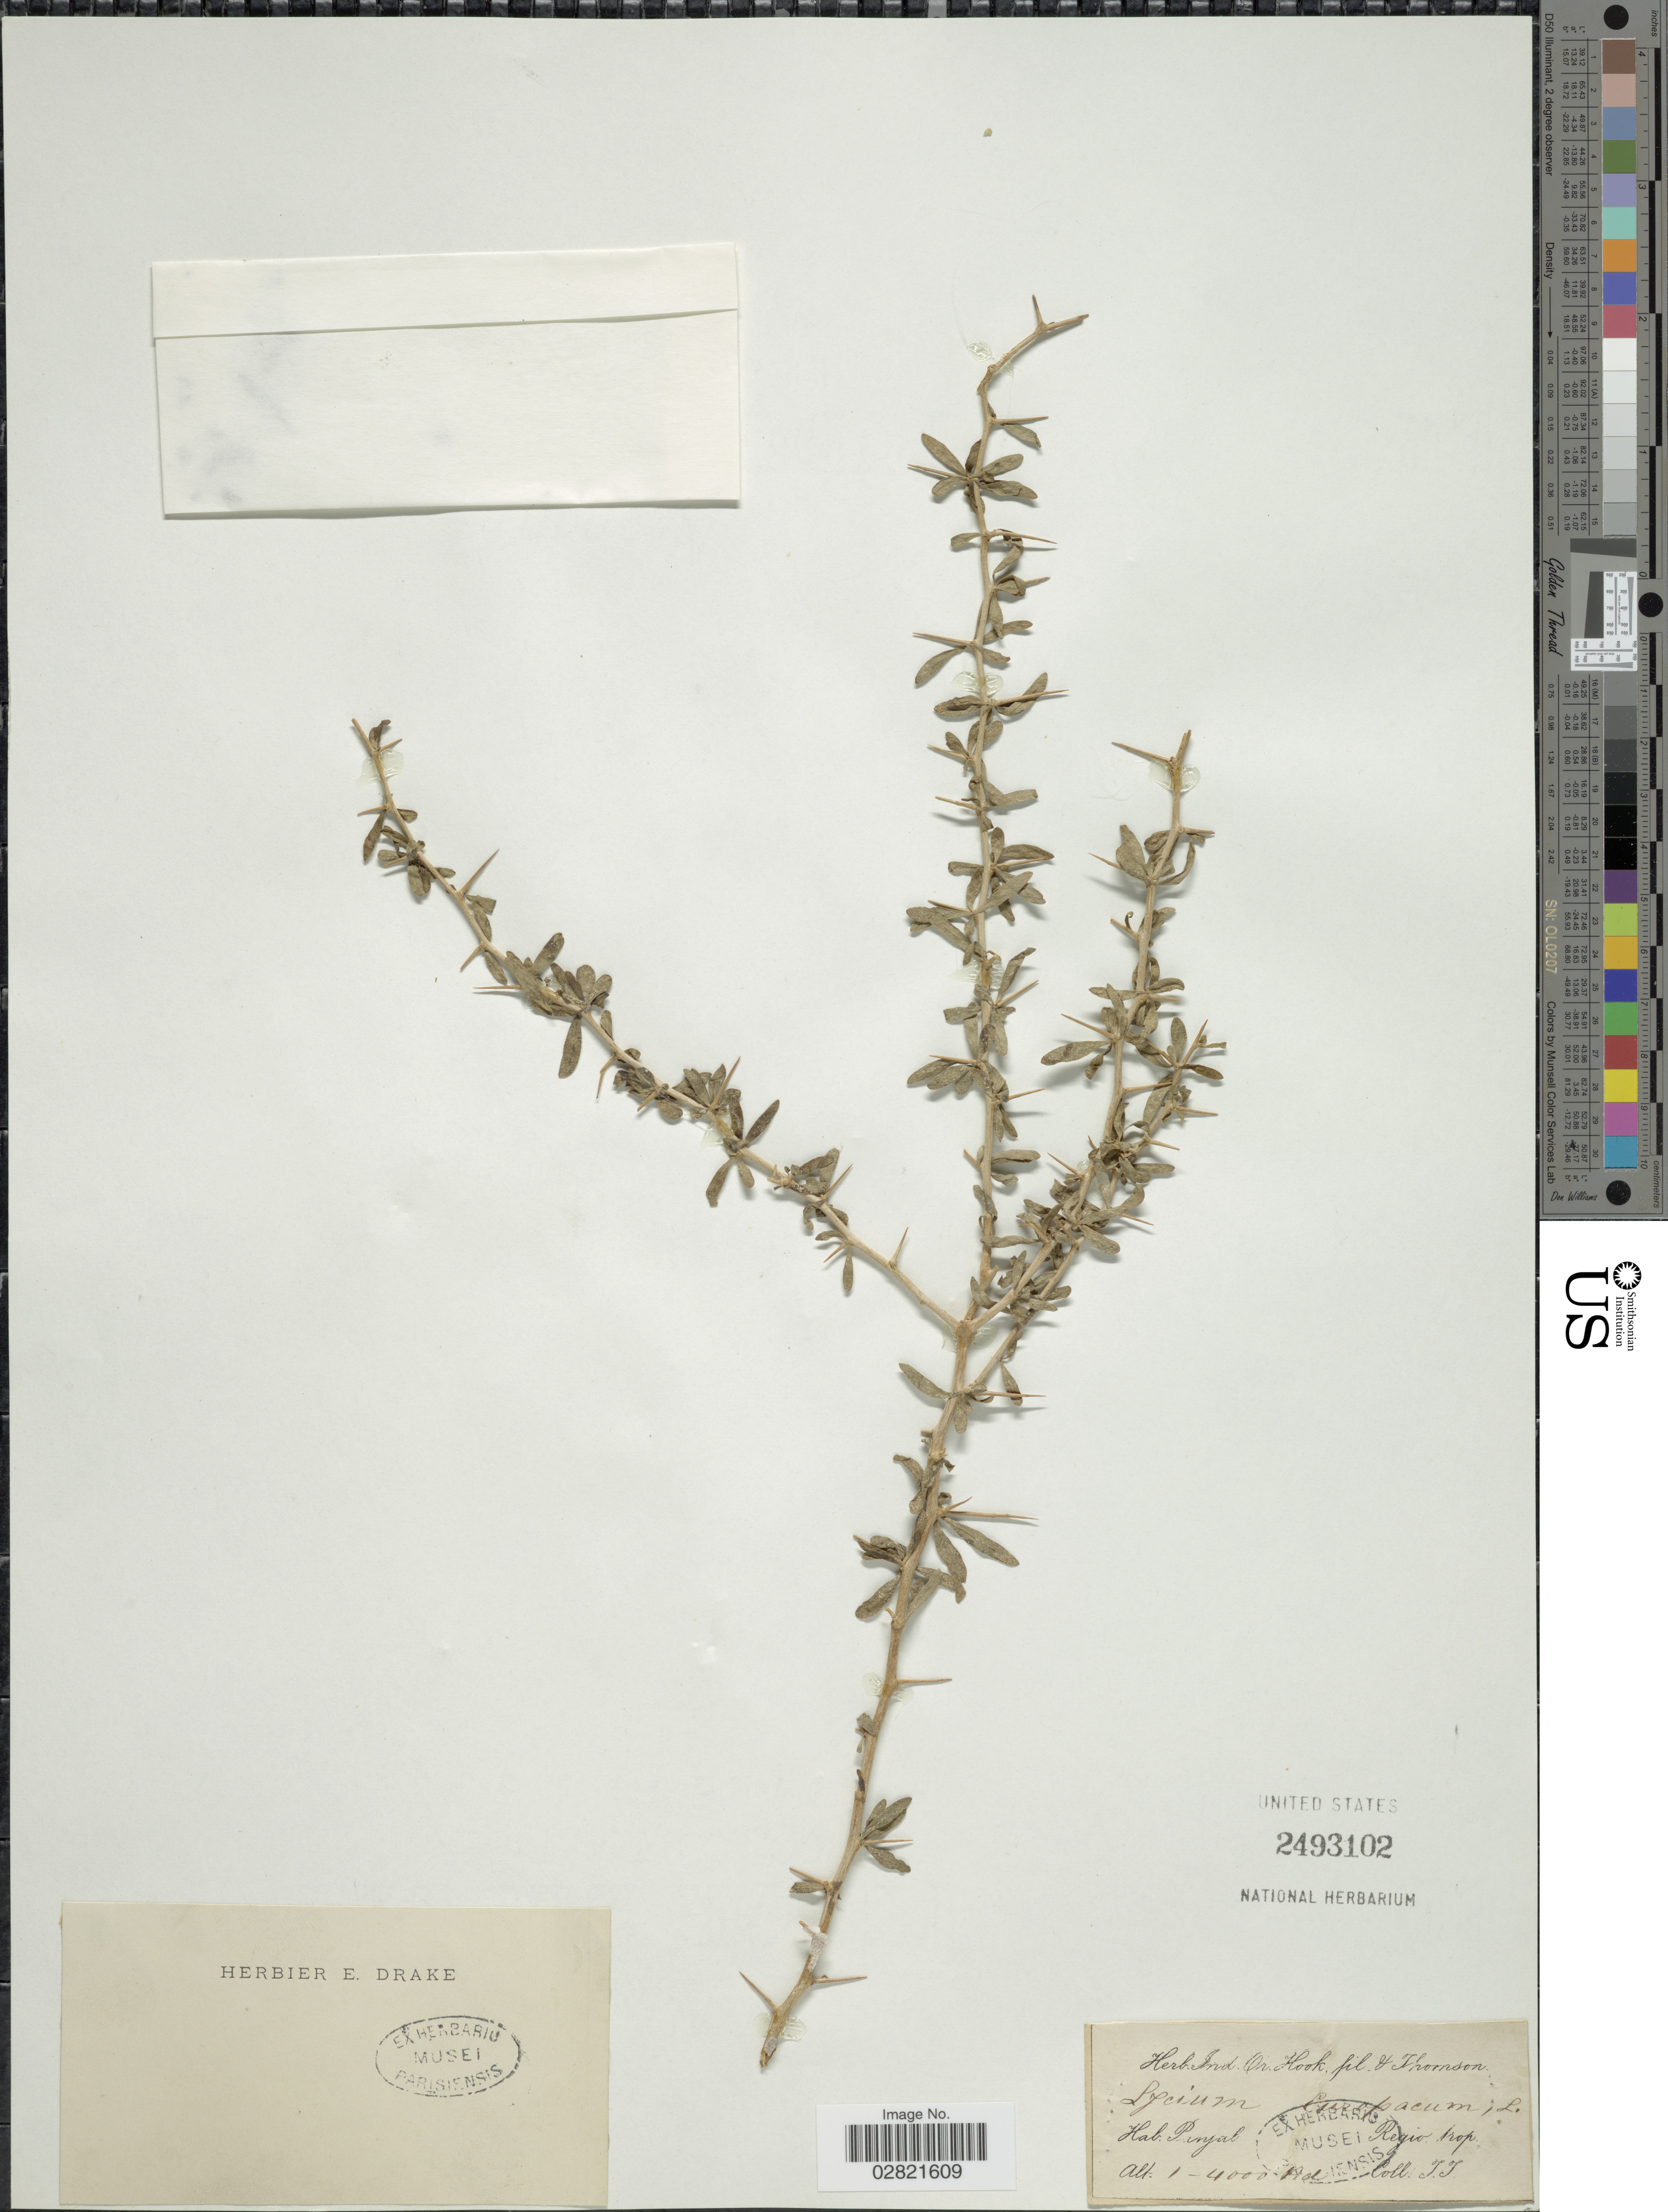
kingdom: Plantae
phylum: Tracheophyta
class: Magnoliopsida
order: Solanales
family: Solanaceae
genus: Lycium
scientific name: Lycium europaeum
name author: L.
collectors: T. Thomson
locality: Ind. Or. Punjab. Regio. trop.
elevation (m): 305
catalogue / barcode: US 2493102